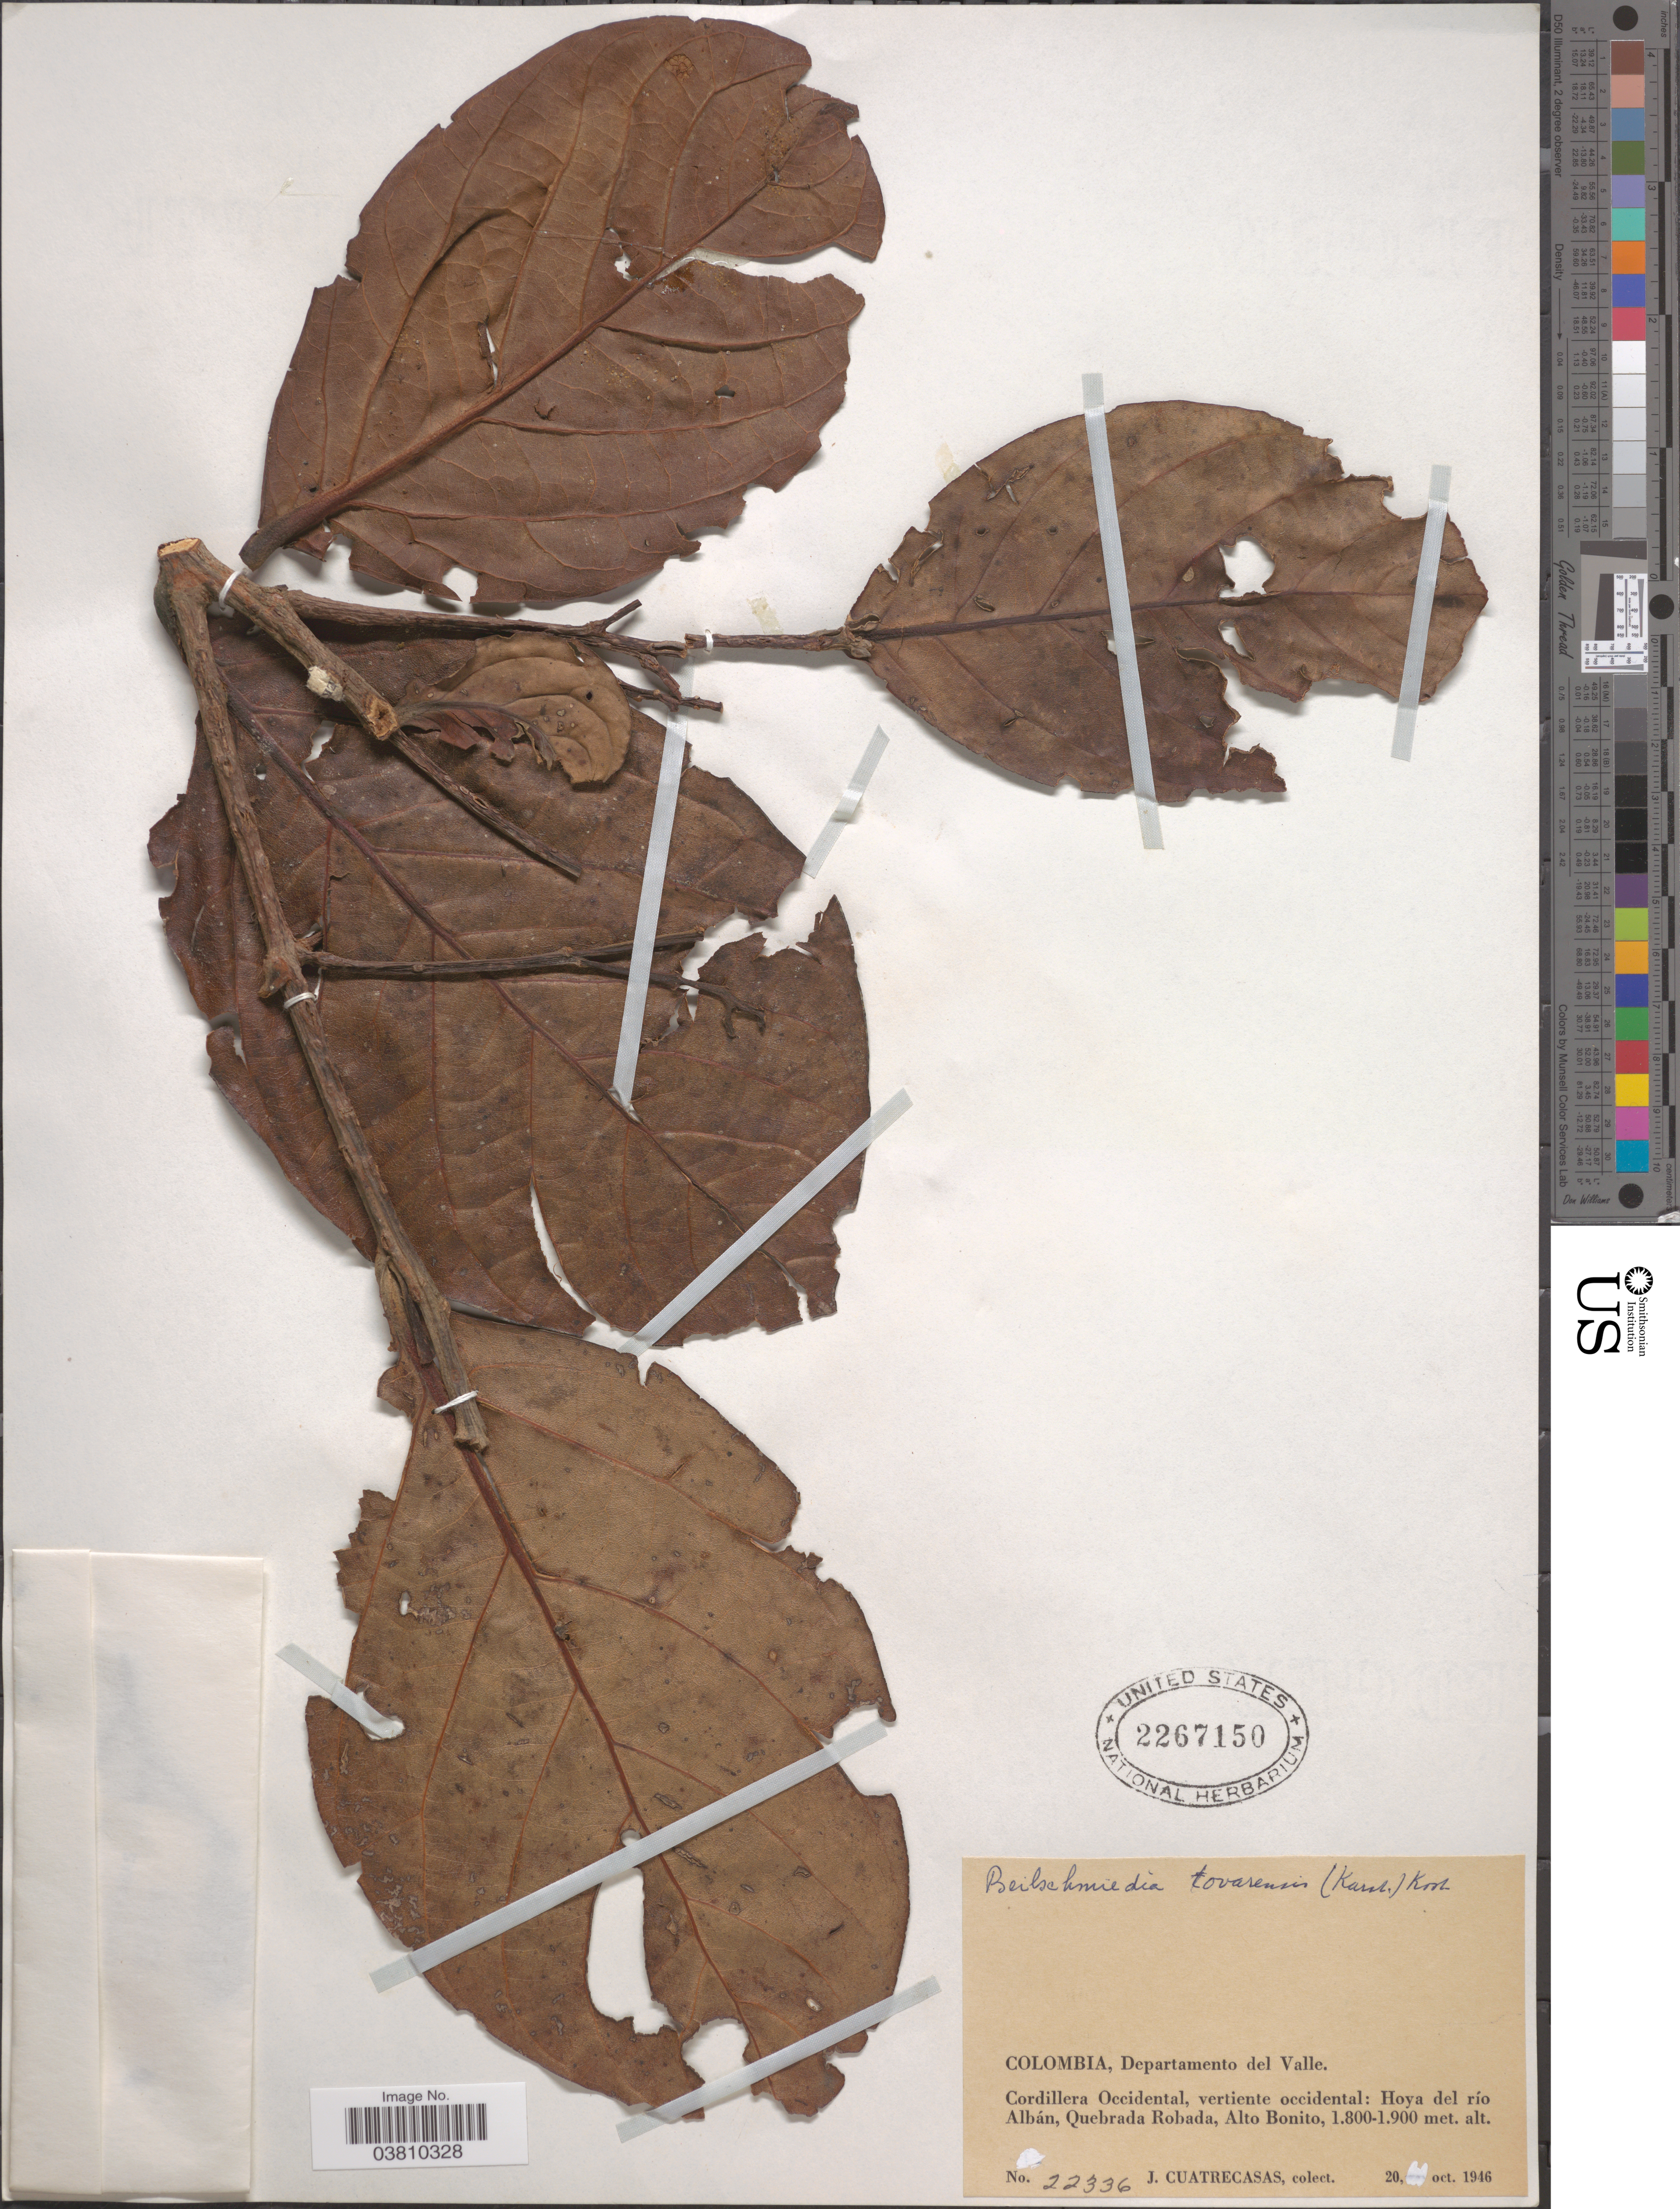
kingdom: Plantae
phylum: Tracheophyta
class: Magnoliopsida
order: Laurales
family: Lauraceae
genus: Beilschmiedia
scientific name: Beilschmiedia tovarensis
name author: (Meisn.) Sa. Nishida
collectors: J. Cuatrecasas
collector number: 22336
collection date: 1946-10-20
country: Colombia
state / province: Valle del Cauca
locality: Departamento del Valle. Cordillera Occidental, vertiente occidental: Hoya del río Albán, Quebrada Robada, Alto Bonito.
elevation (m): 1800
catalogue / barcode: US 2267150